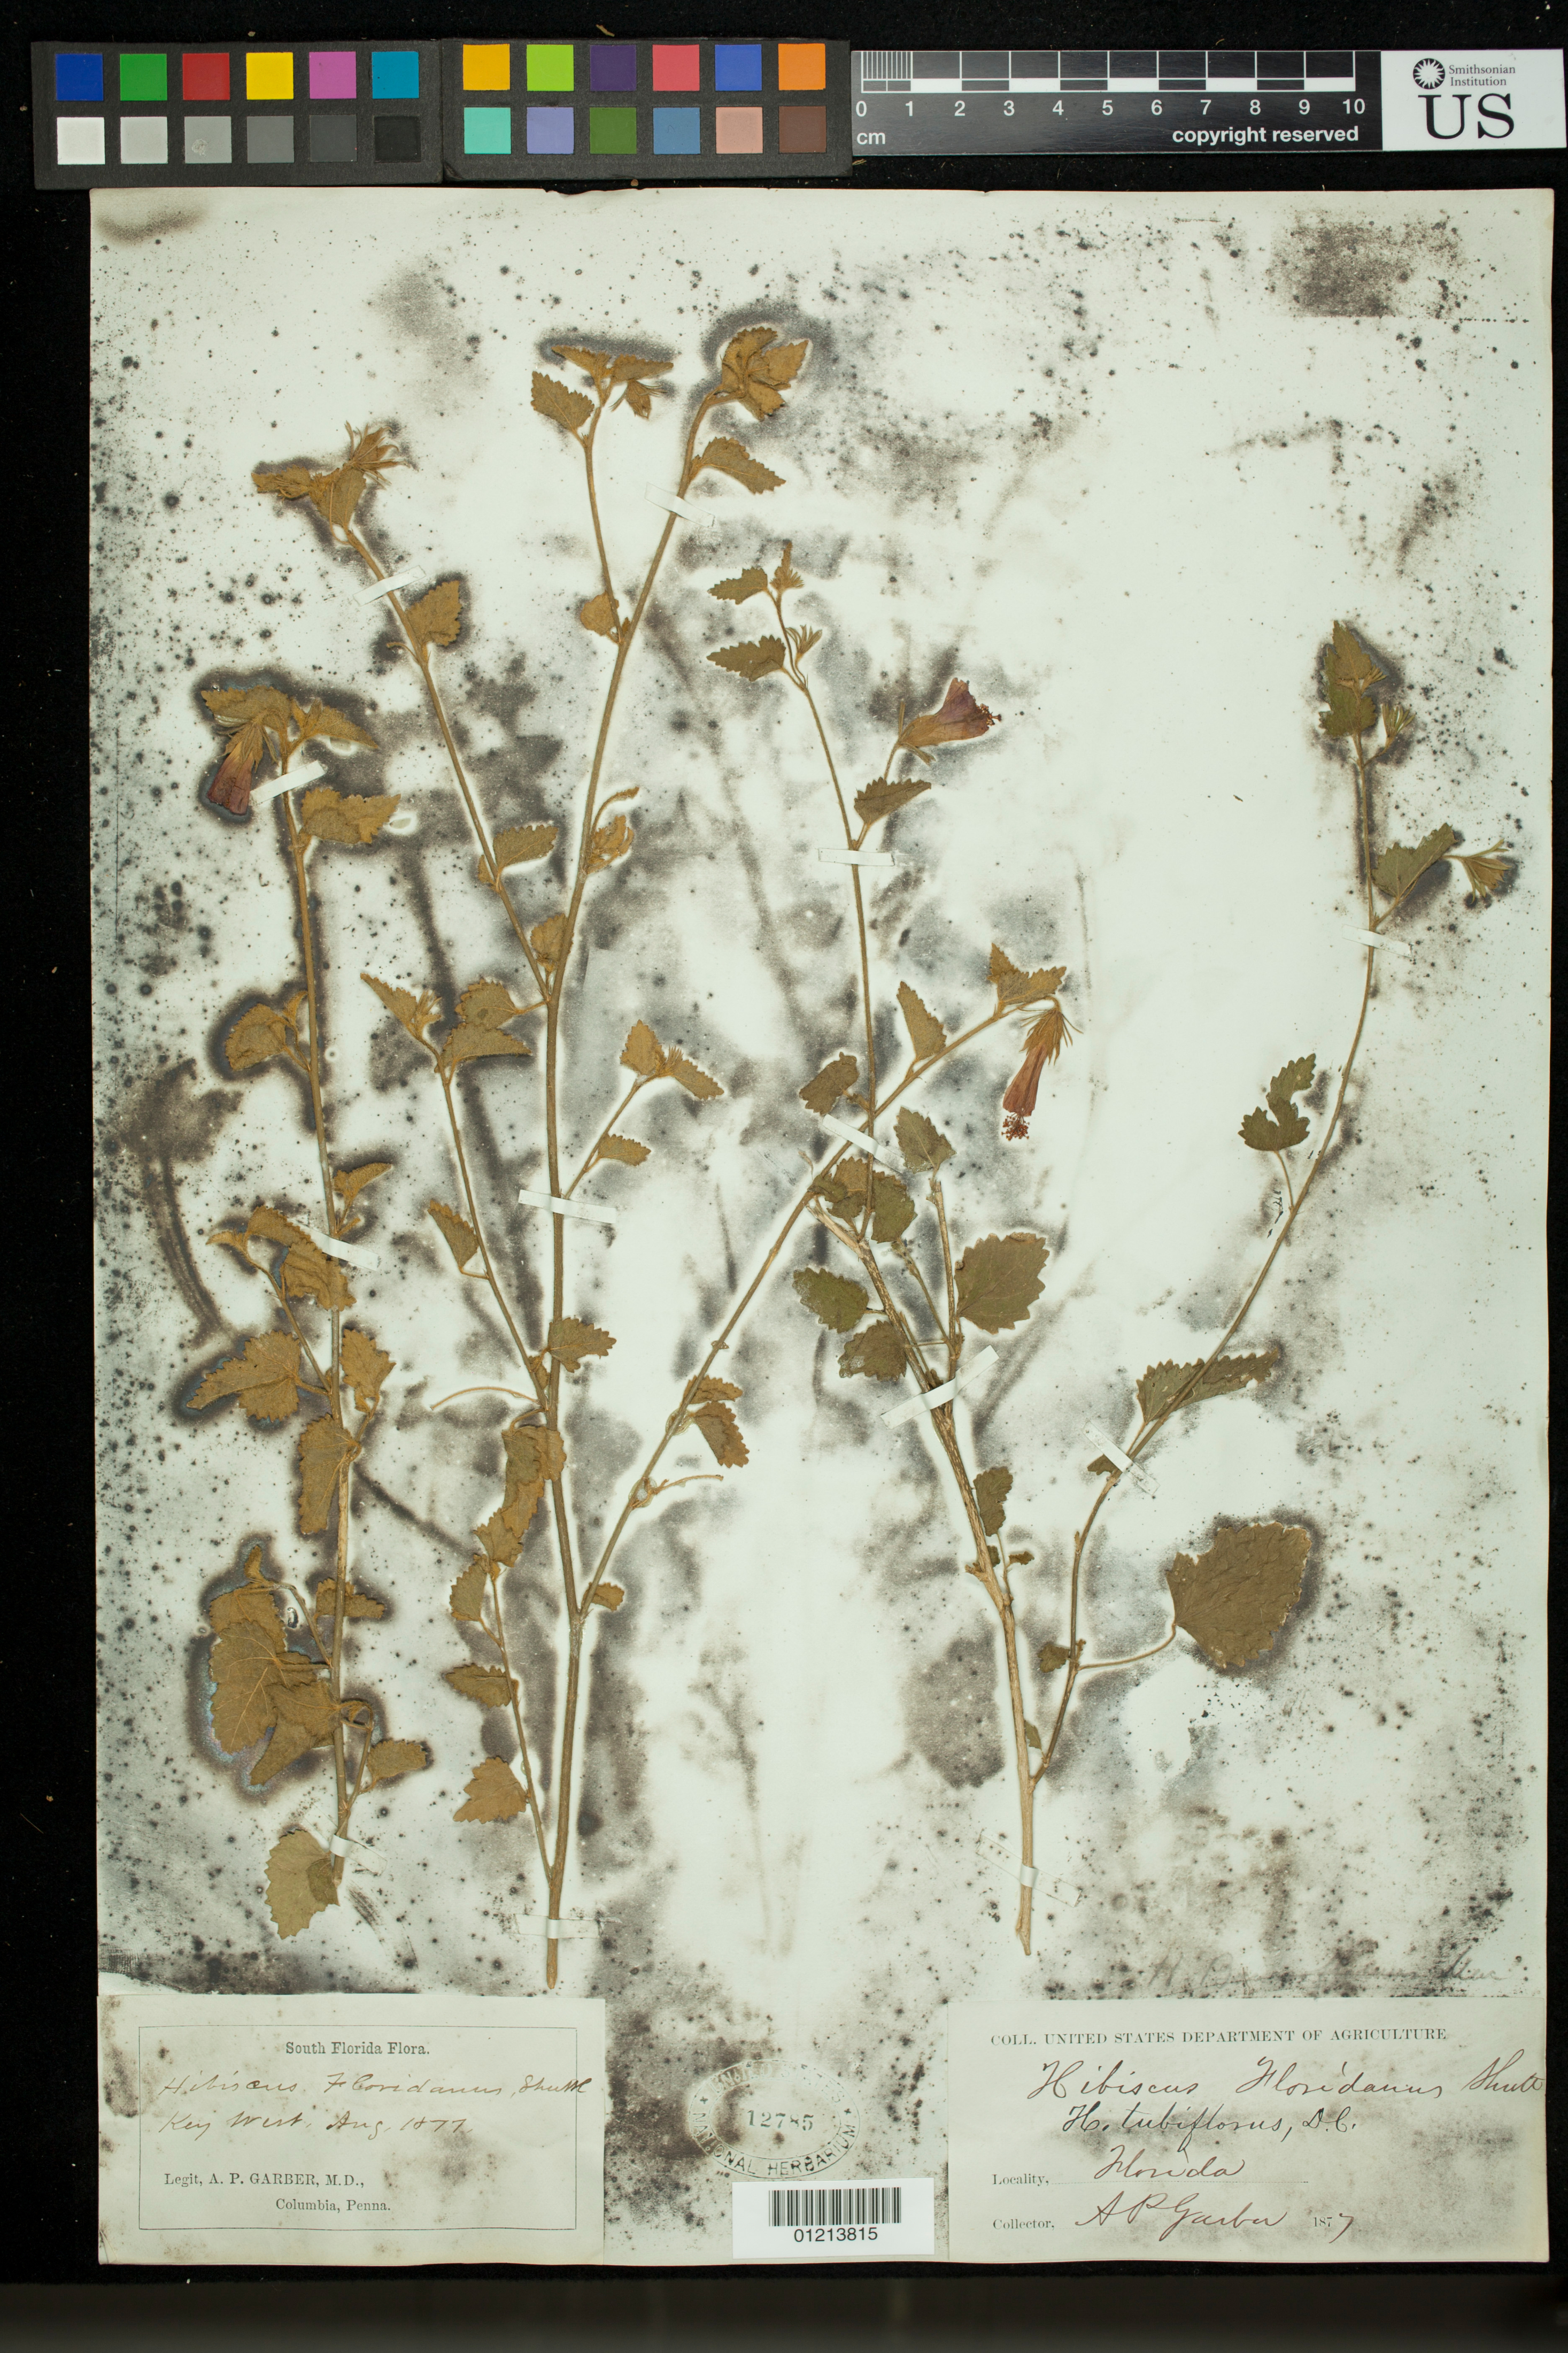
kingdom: Plantae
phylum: Tracheophyta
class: Magnoliopsida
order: Malvales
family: Malvaceae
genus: Hibiscus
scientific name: Hibiscus pilosus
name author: (Sw.) Fawc. & Rendle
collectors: A. P. Garber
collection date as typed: Aug 1877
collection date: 1877-08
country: United States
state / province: Florida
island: Key West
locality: South Florida: Key West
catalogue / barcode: US 12785